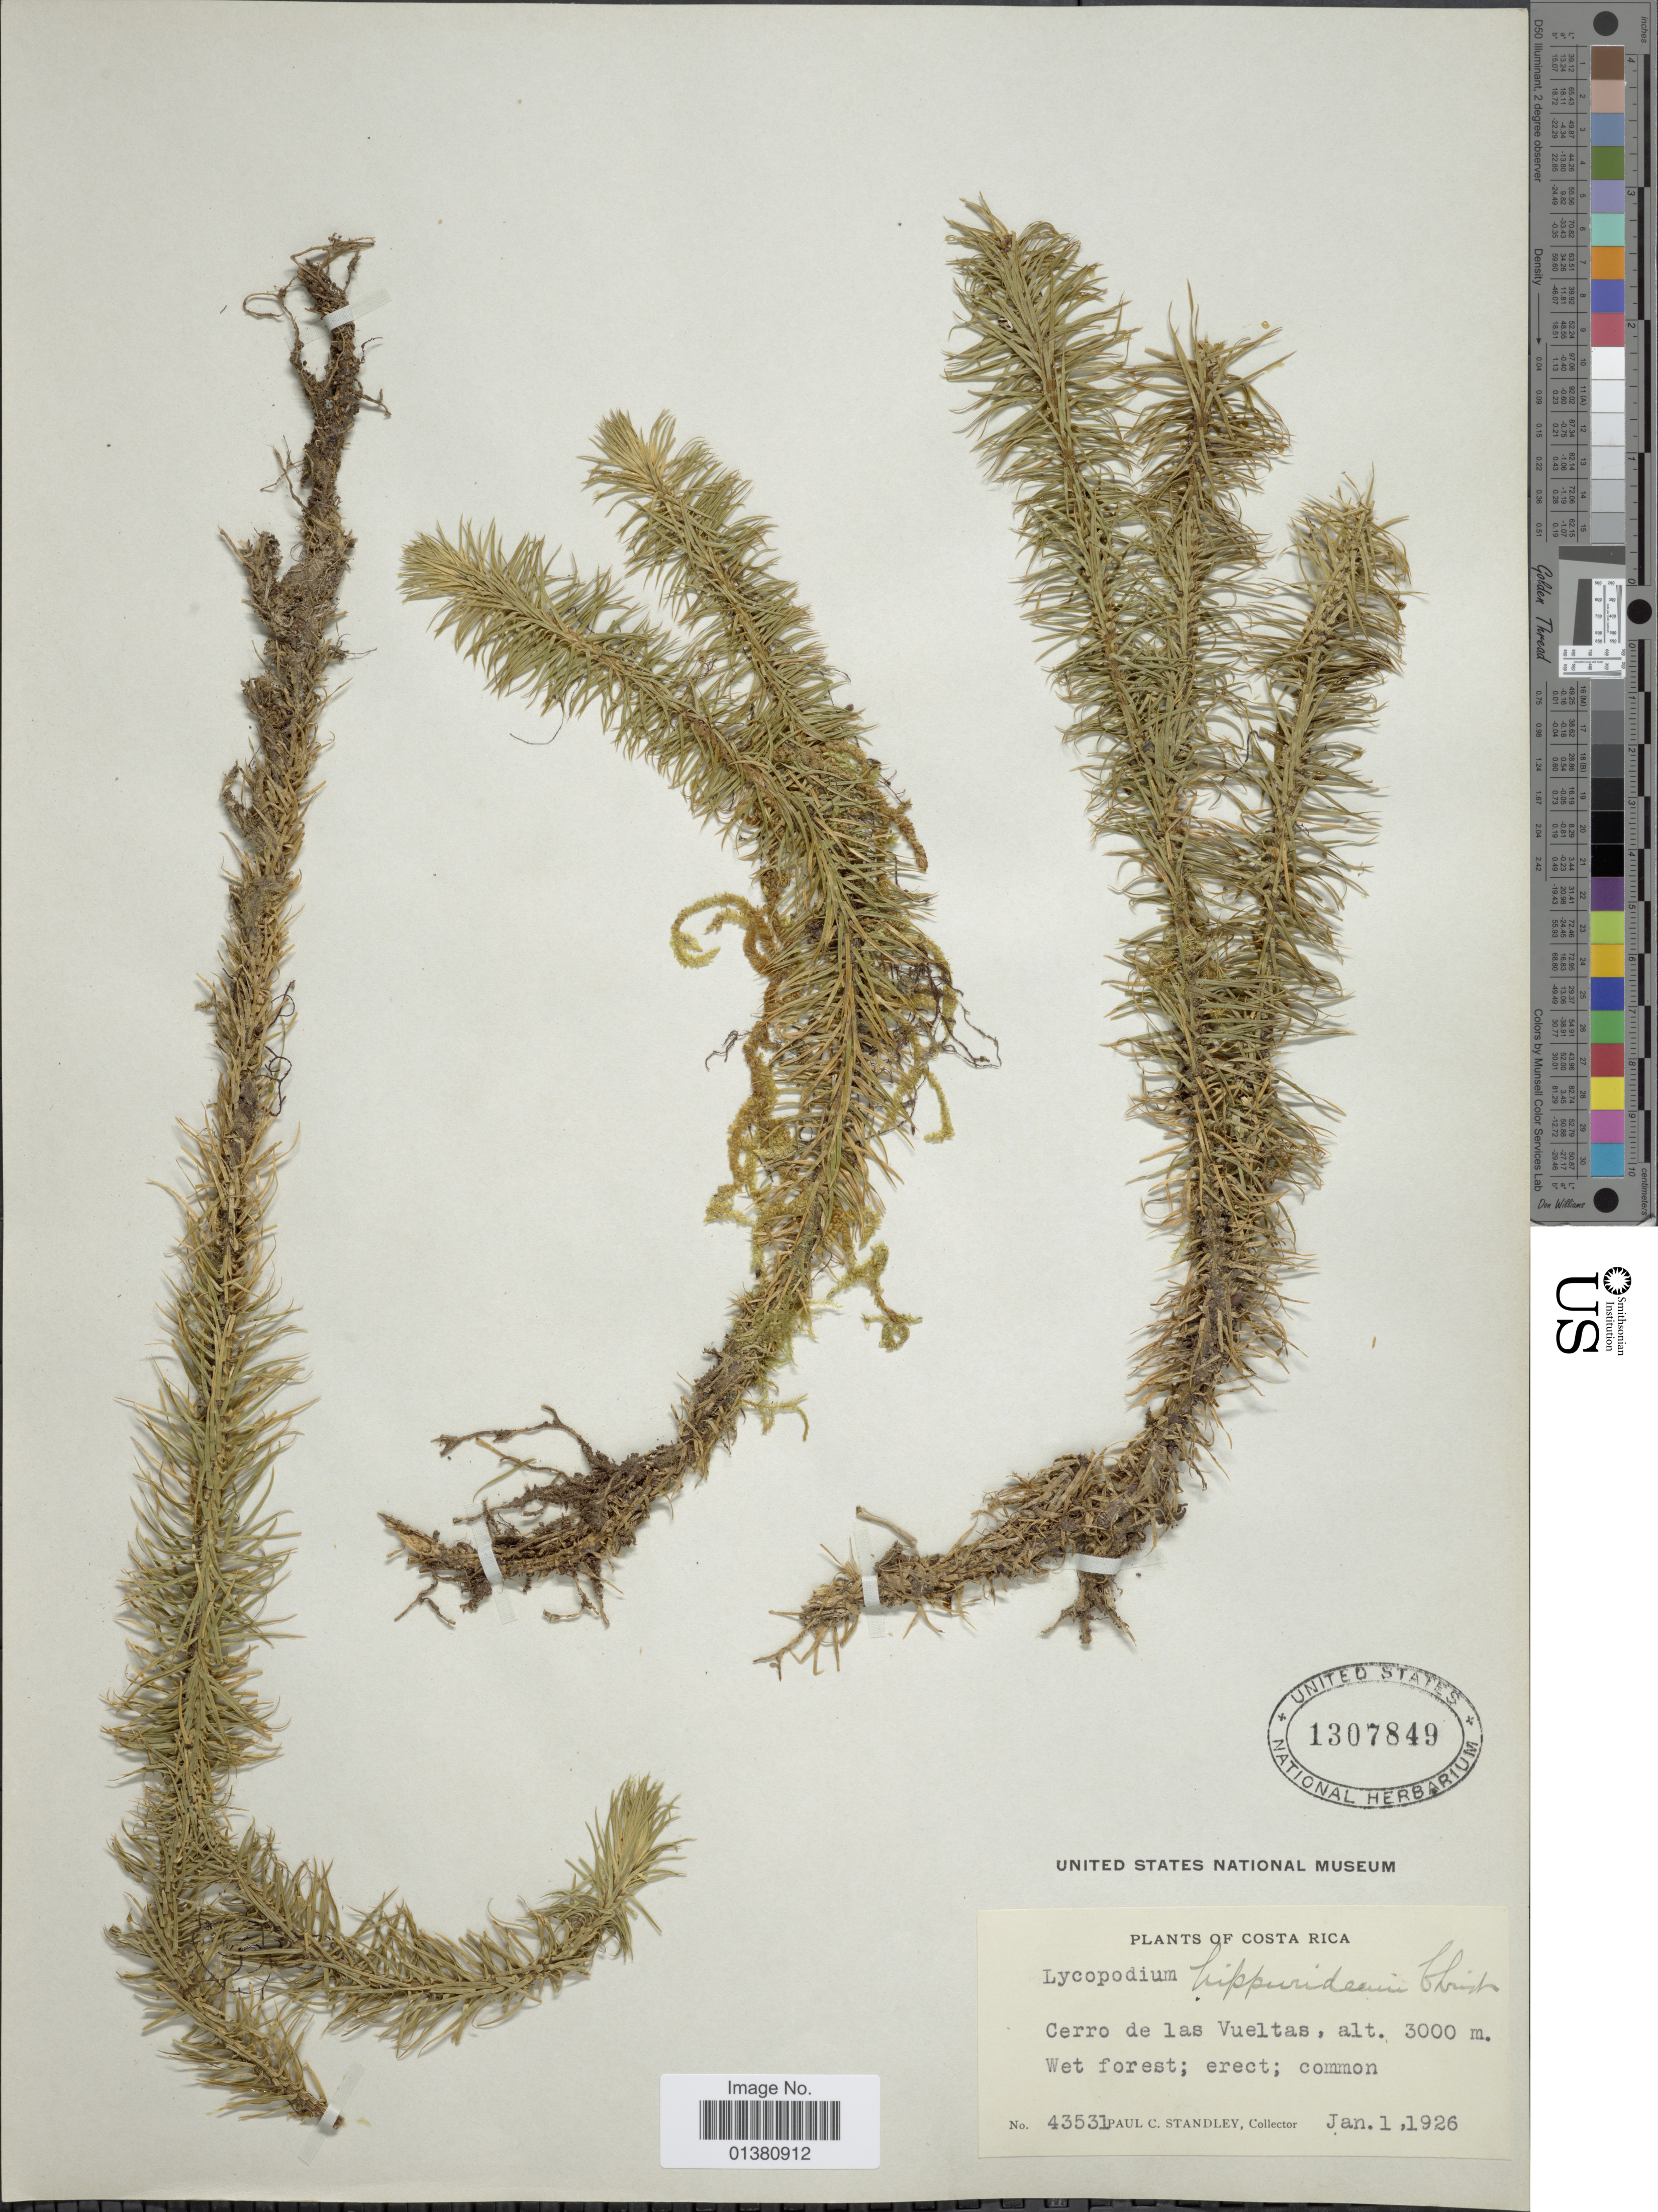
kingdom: Plantae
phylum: Tracheophyta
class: Lycopodiopsida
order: Lycopodiales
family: Lycopodiaceae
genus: Phlegmariurus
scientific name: Phlegmariurus hippurideus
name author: (Christ) B. Øllg.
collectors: P. C. Standley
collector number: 43531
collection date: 1926-01-01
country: Costa Rica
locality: Cerro de las Vueltas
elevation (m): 3000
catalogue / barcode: US 1307849